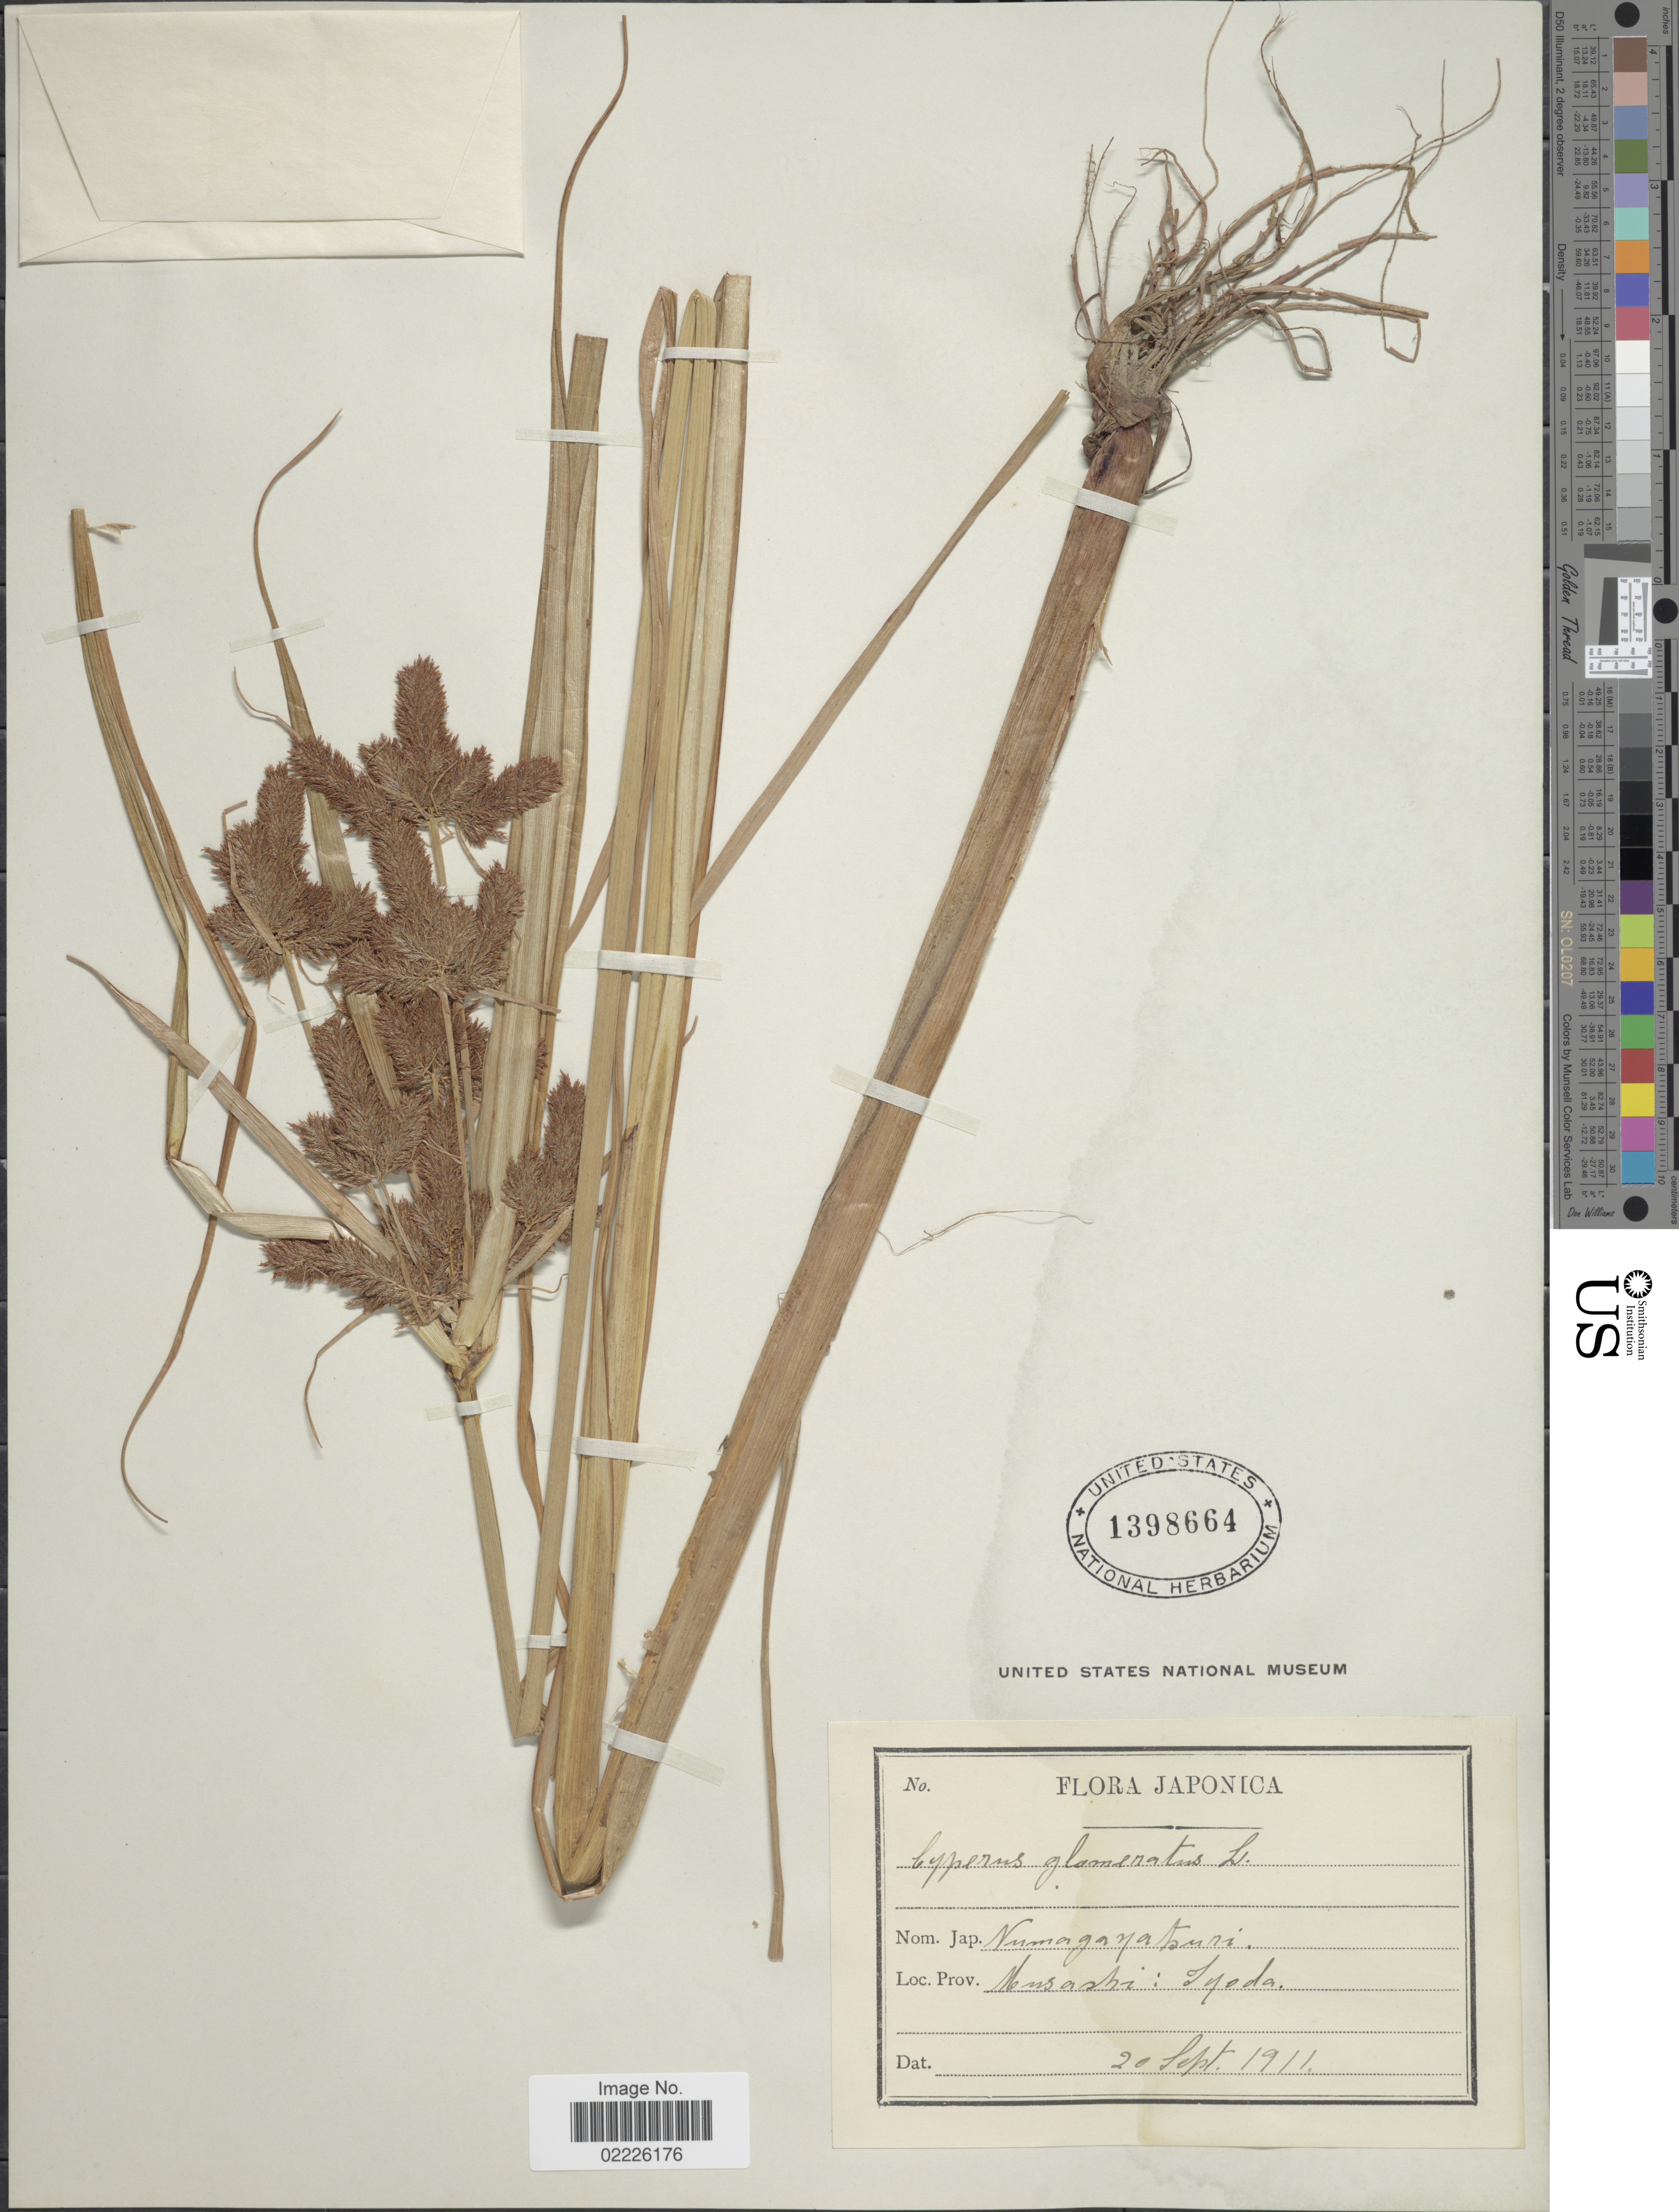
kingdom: Plantae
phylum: Tracheophyta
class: Liliopsida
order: Poales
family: Cyperaceae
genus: Cyperus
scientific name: Cyperus glomeratus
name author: L.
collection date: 1911-09-20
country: Japan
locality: Musashi: Iyoda.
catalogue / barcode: US 1398664